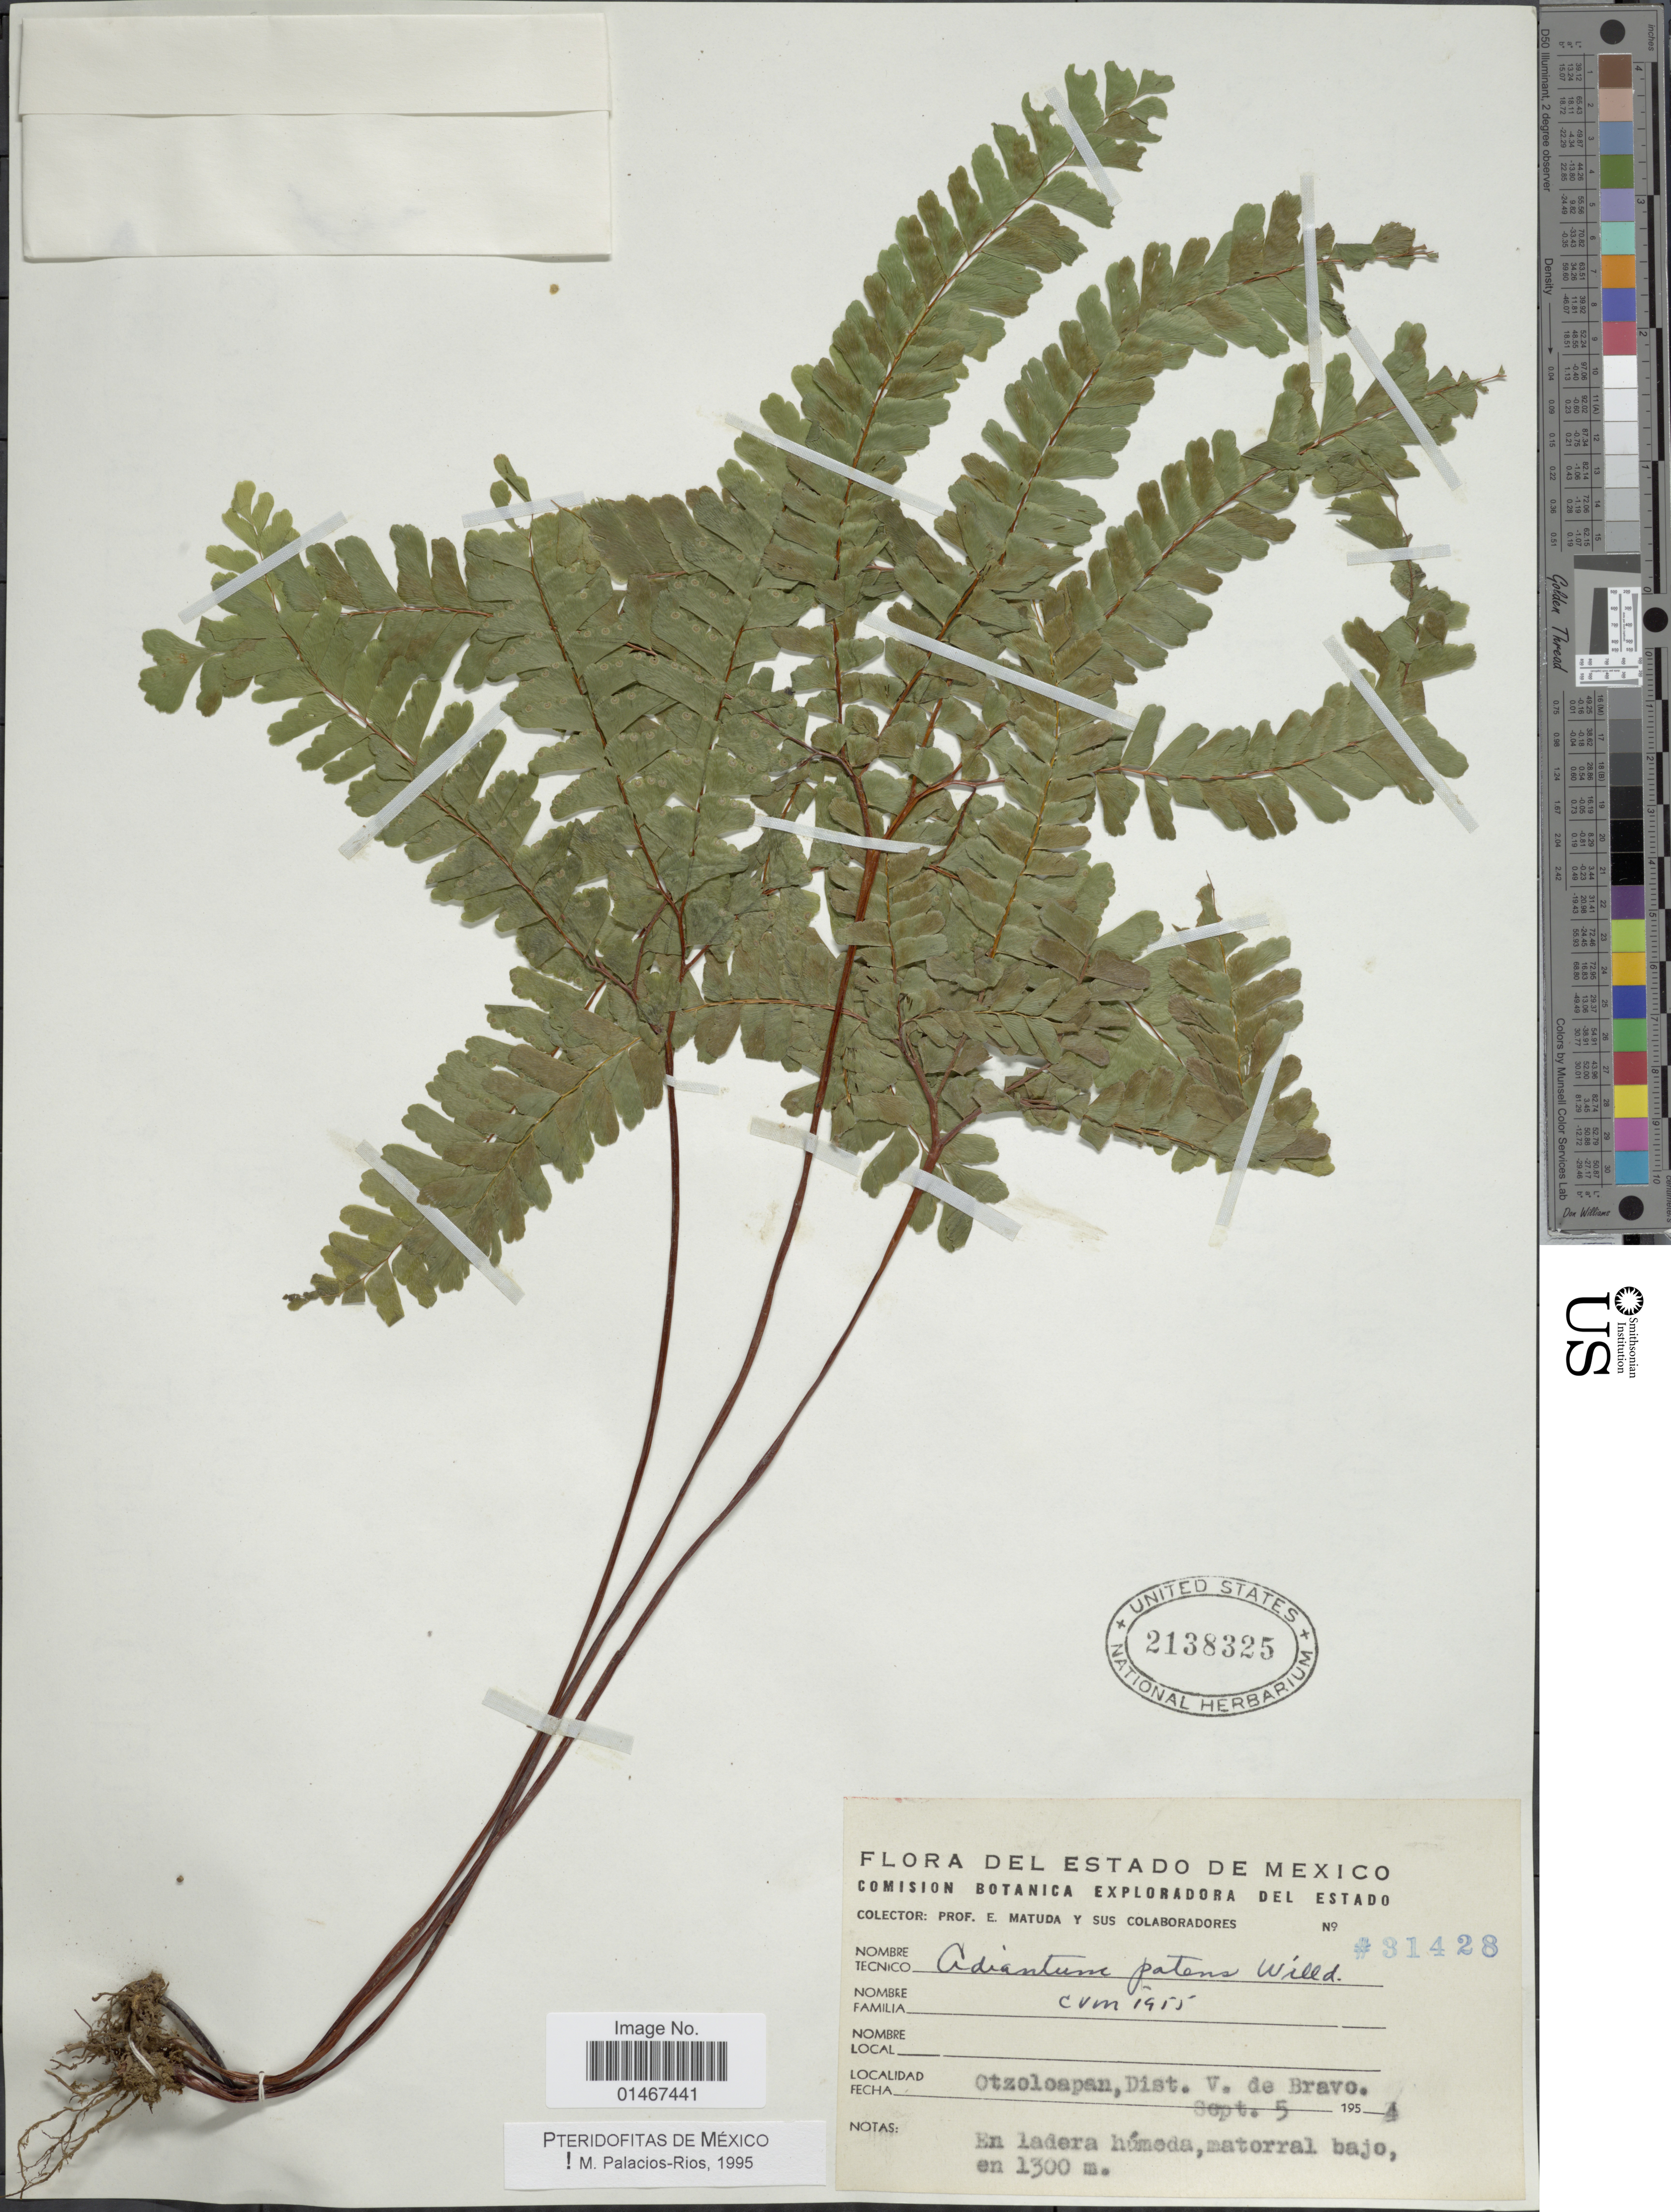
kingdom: Plantae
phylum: Tracheophyta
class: Polypodiopsida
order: Polypodiales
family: Pteridaceae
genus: Adiantum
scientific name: Adiantum patens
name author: Willd.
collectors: E. Matuda & et al.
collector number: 31428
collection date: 1954-09-05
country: Mexico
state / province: México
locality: Estado de Mexico. Otzoloapan, Dist. V. de Bravo.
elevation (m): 1300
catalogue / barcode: US 2138325